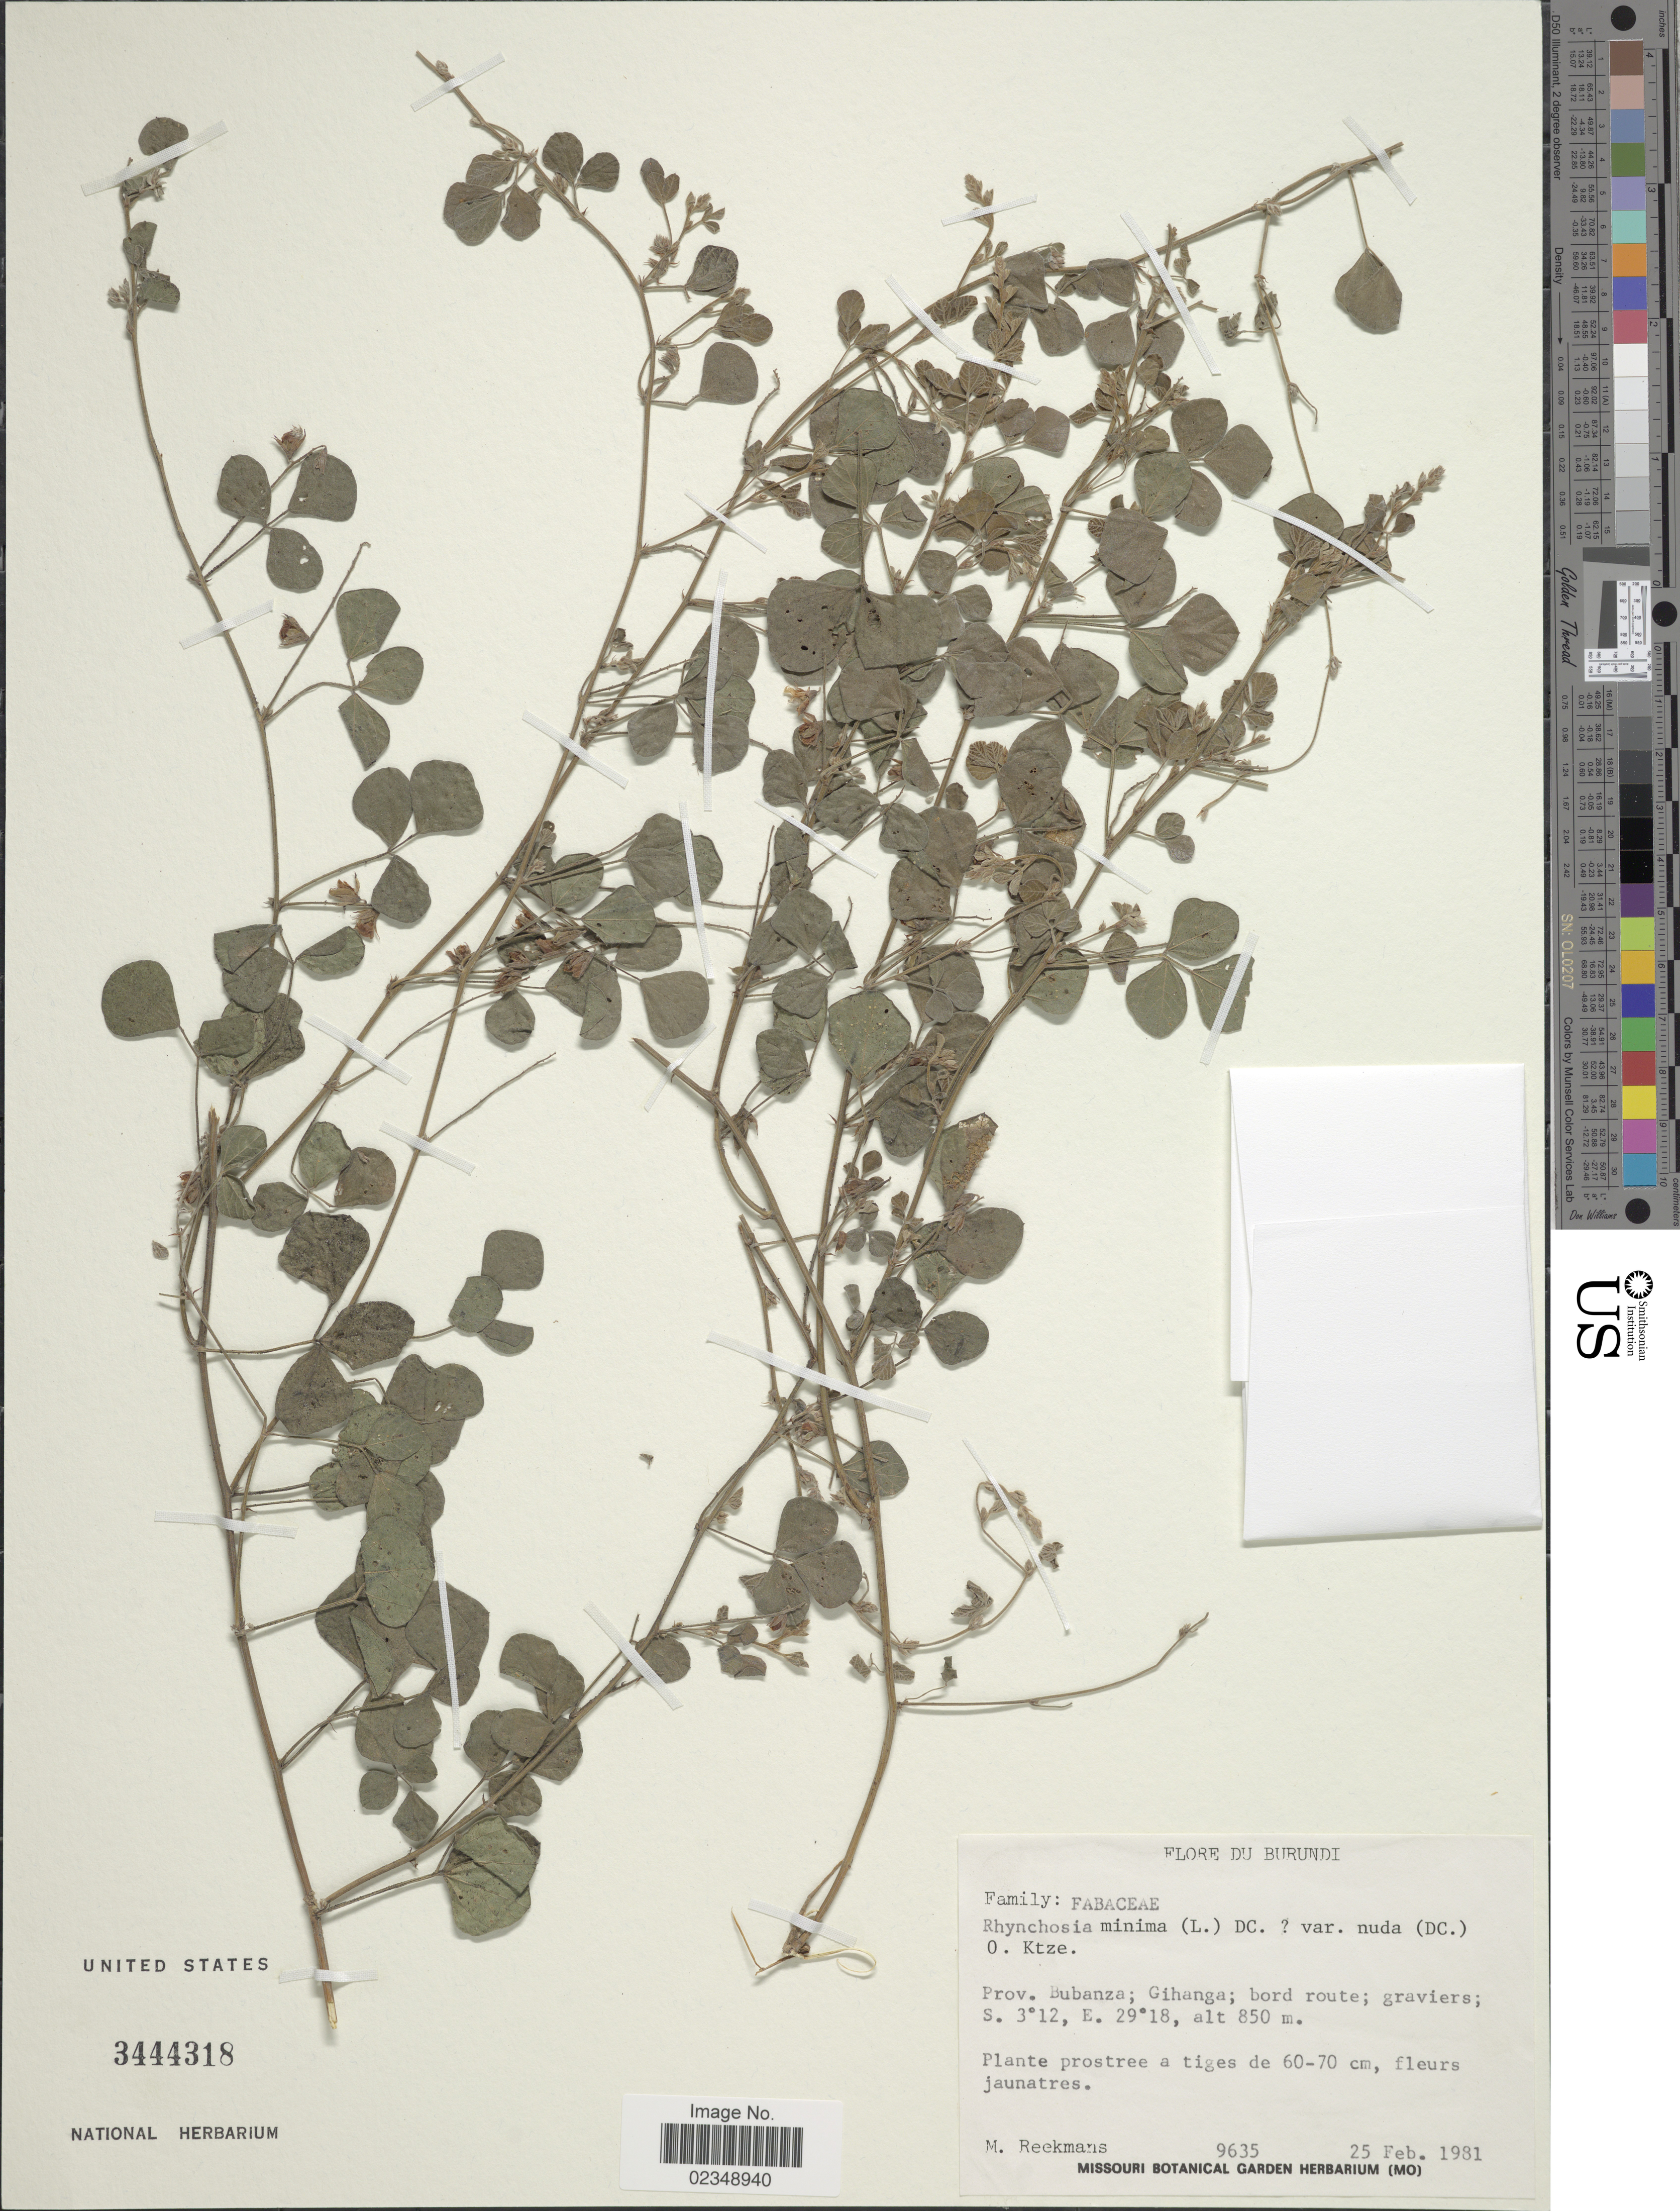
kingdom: Plantae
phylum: Tracheophyta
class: Magnoliopsida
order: Fabales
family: Fabaceae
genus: Rhynchosia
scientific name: Rhynchosia minima var. nuda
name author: (DC.) Kuntze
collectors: M. Reekmans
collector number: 9635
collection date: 1981-02-25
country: Burundi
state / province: Bubanza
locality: Gihanga; bord route; graviers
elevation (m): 850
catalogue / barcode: US 3444318